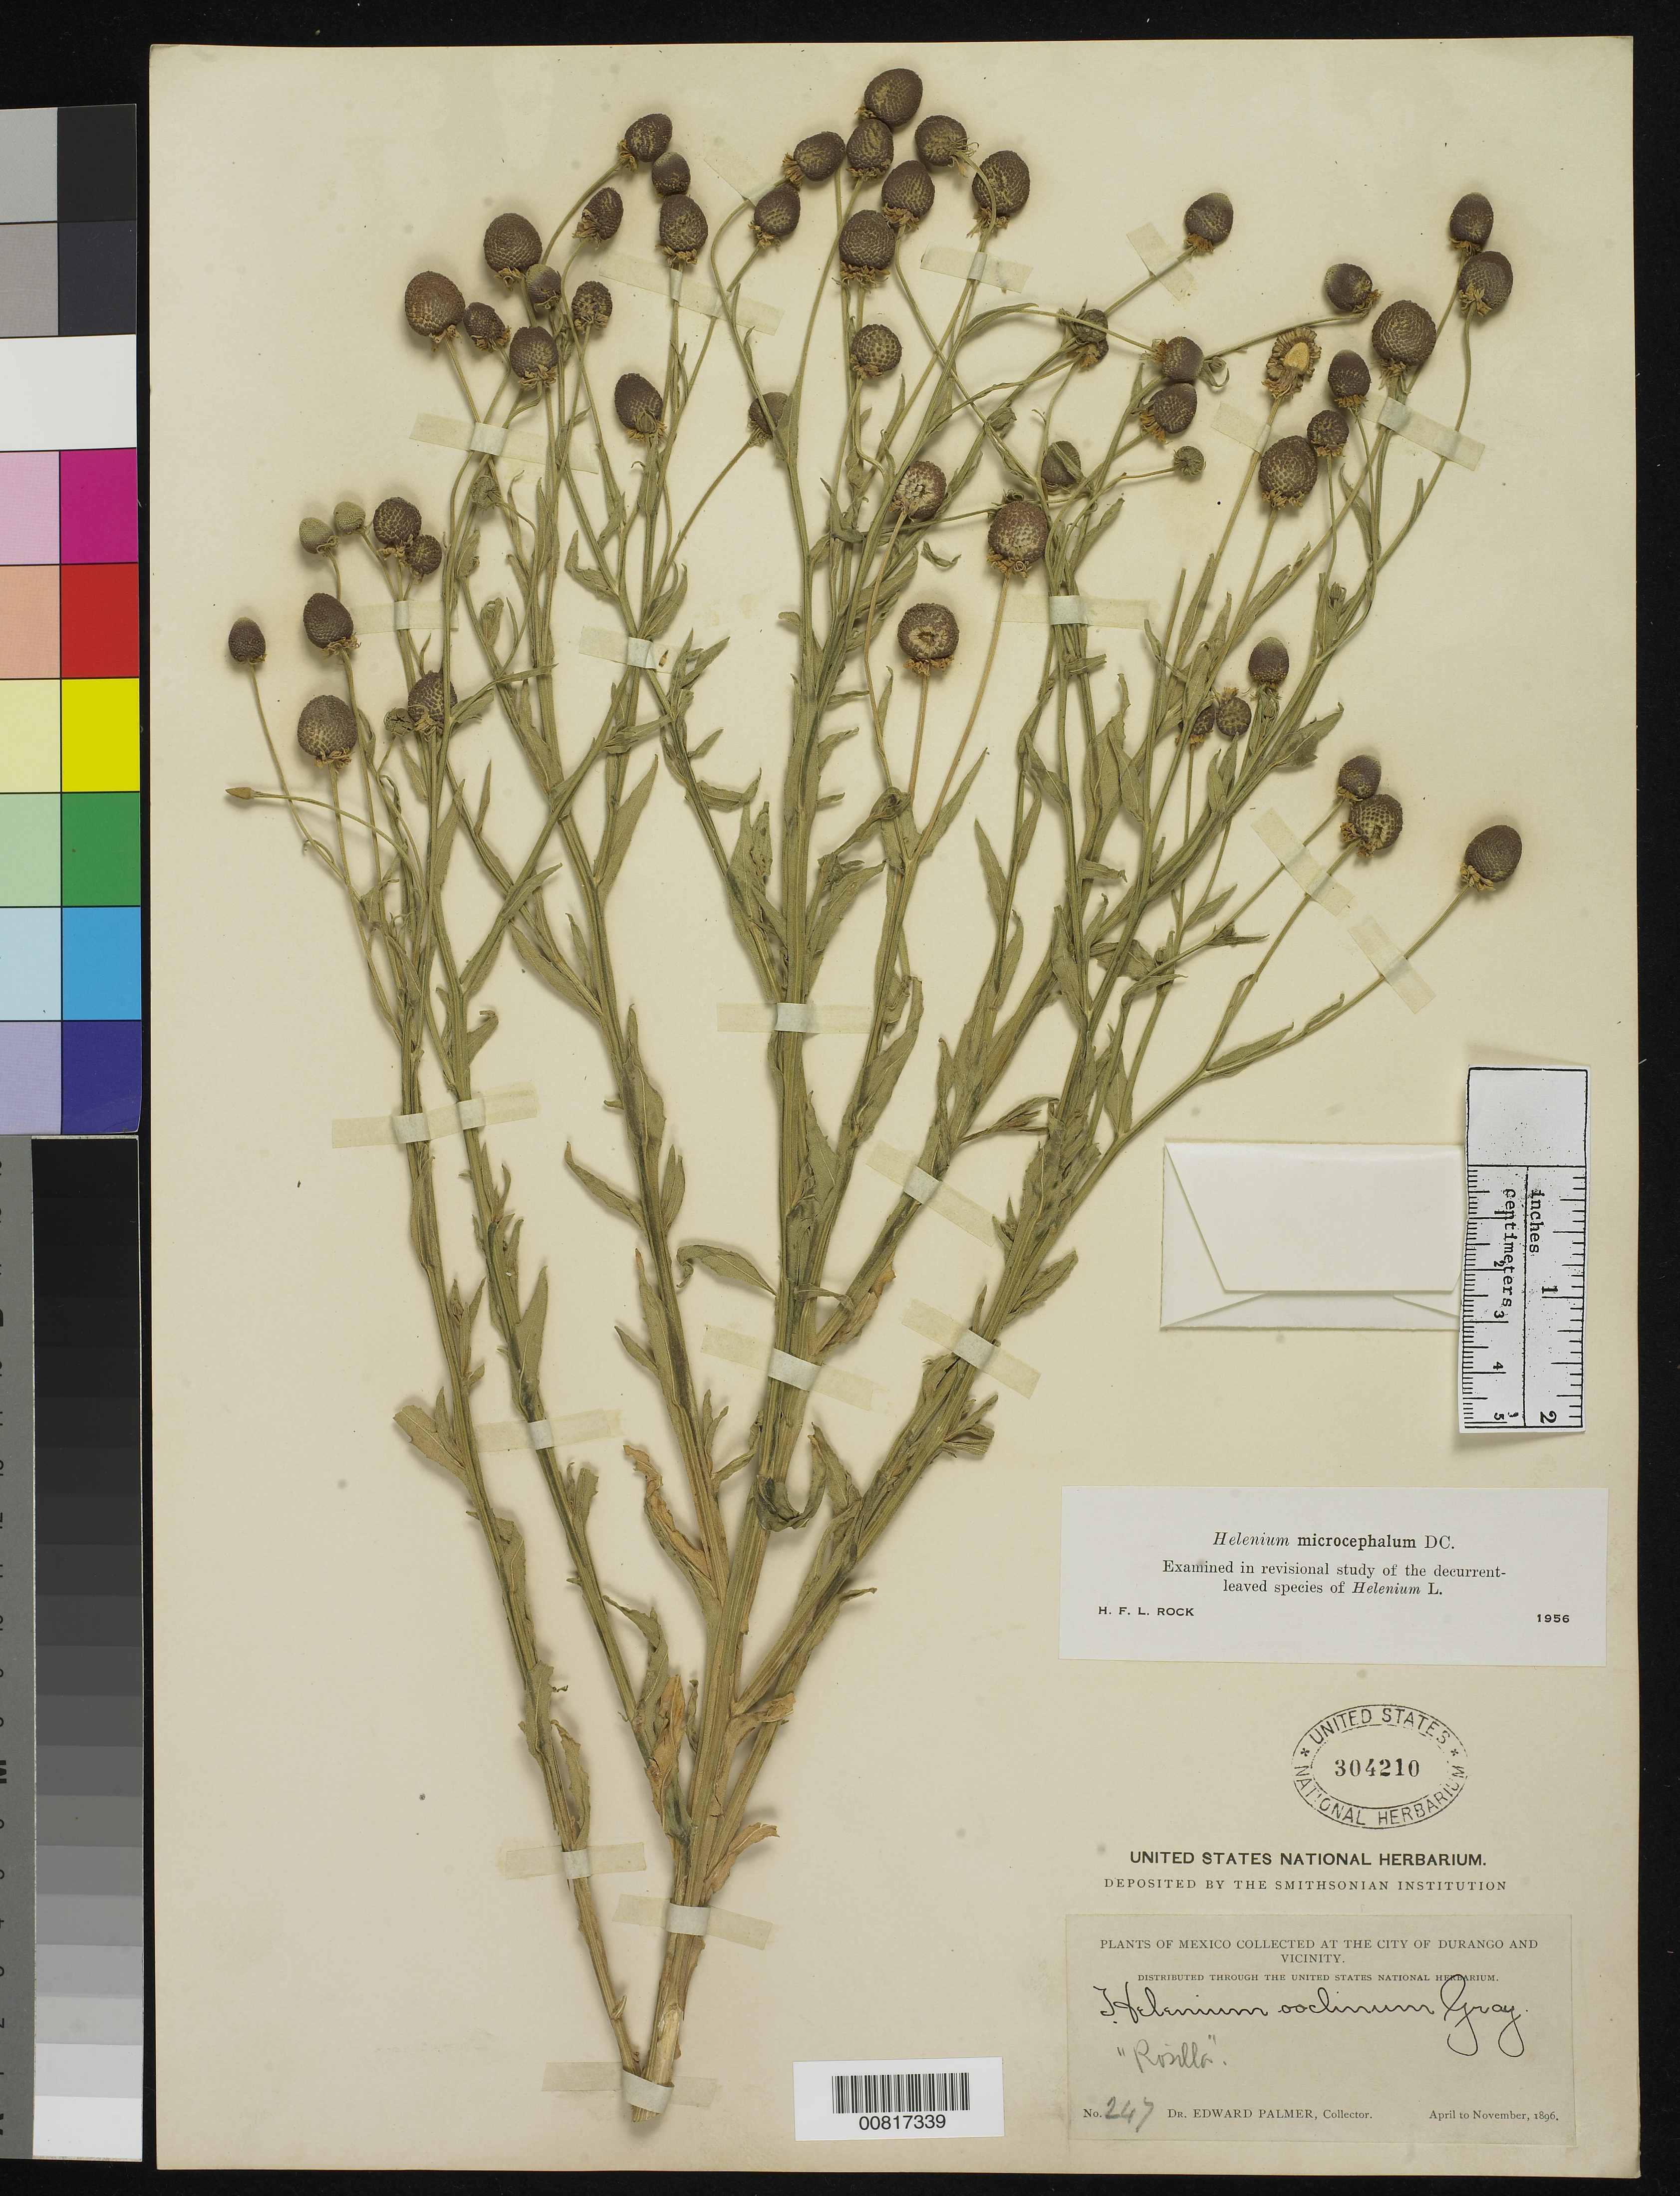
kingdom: Plantae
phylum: Tracheophyta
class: Magnoliopsida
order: Asterales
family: Asteraceae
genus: Helenium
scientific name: Helenium microcephalum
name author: DC.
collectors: E. Palmer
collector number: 247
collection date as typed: Apr 1896 to -- Nov 1896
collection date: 1896-04/1896-11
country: Mexico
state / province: Durango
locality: City of Durango and vicinity.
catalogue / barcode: US 304210